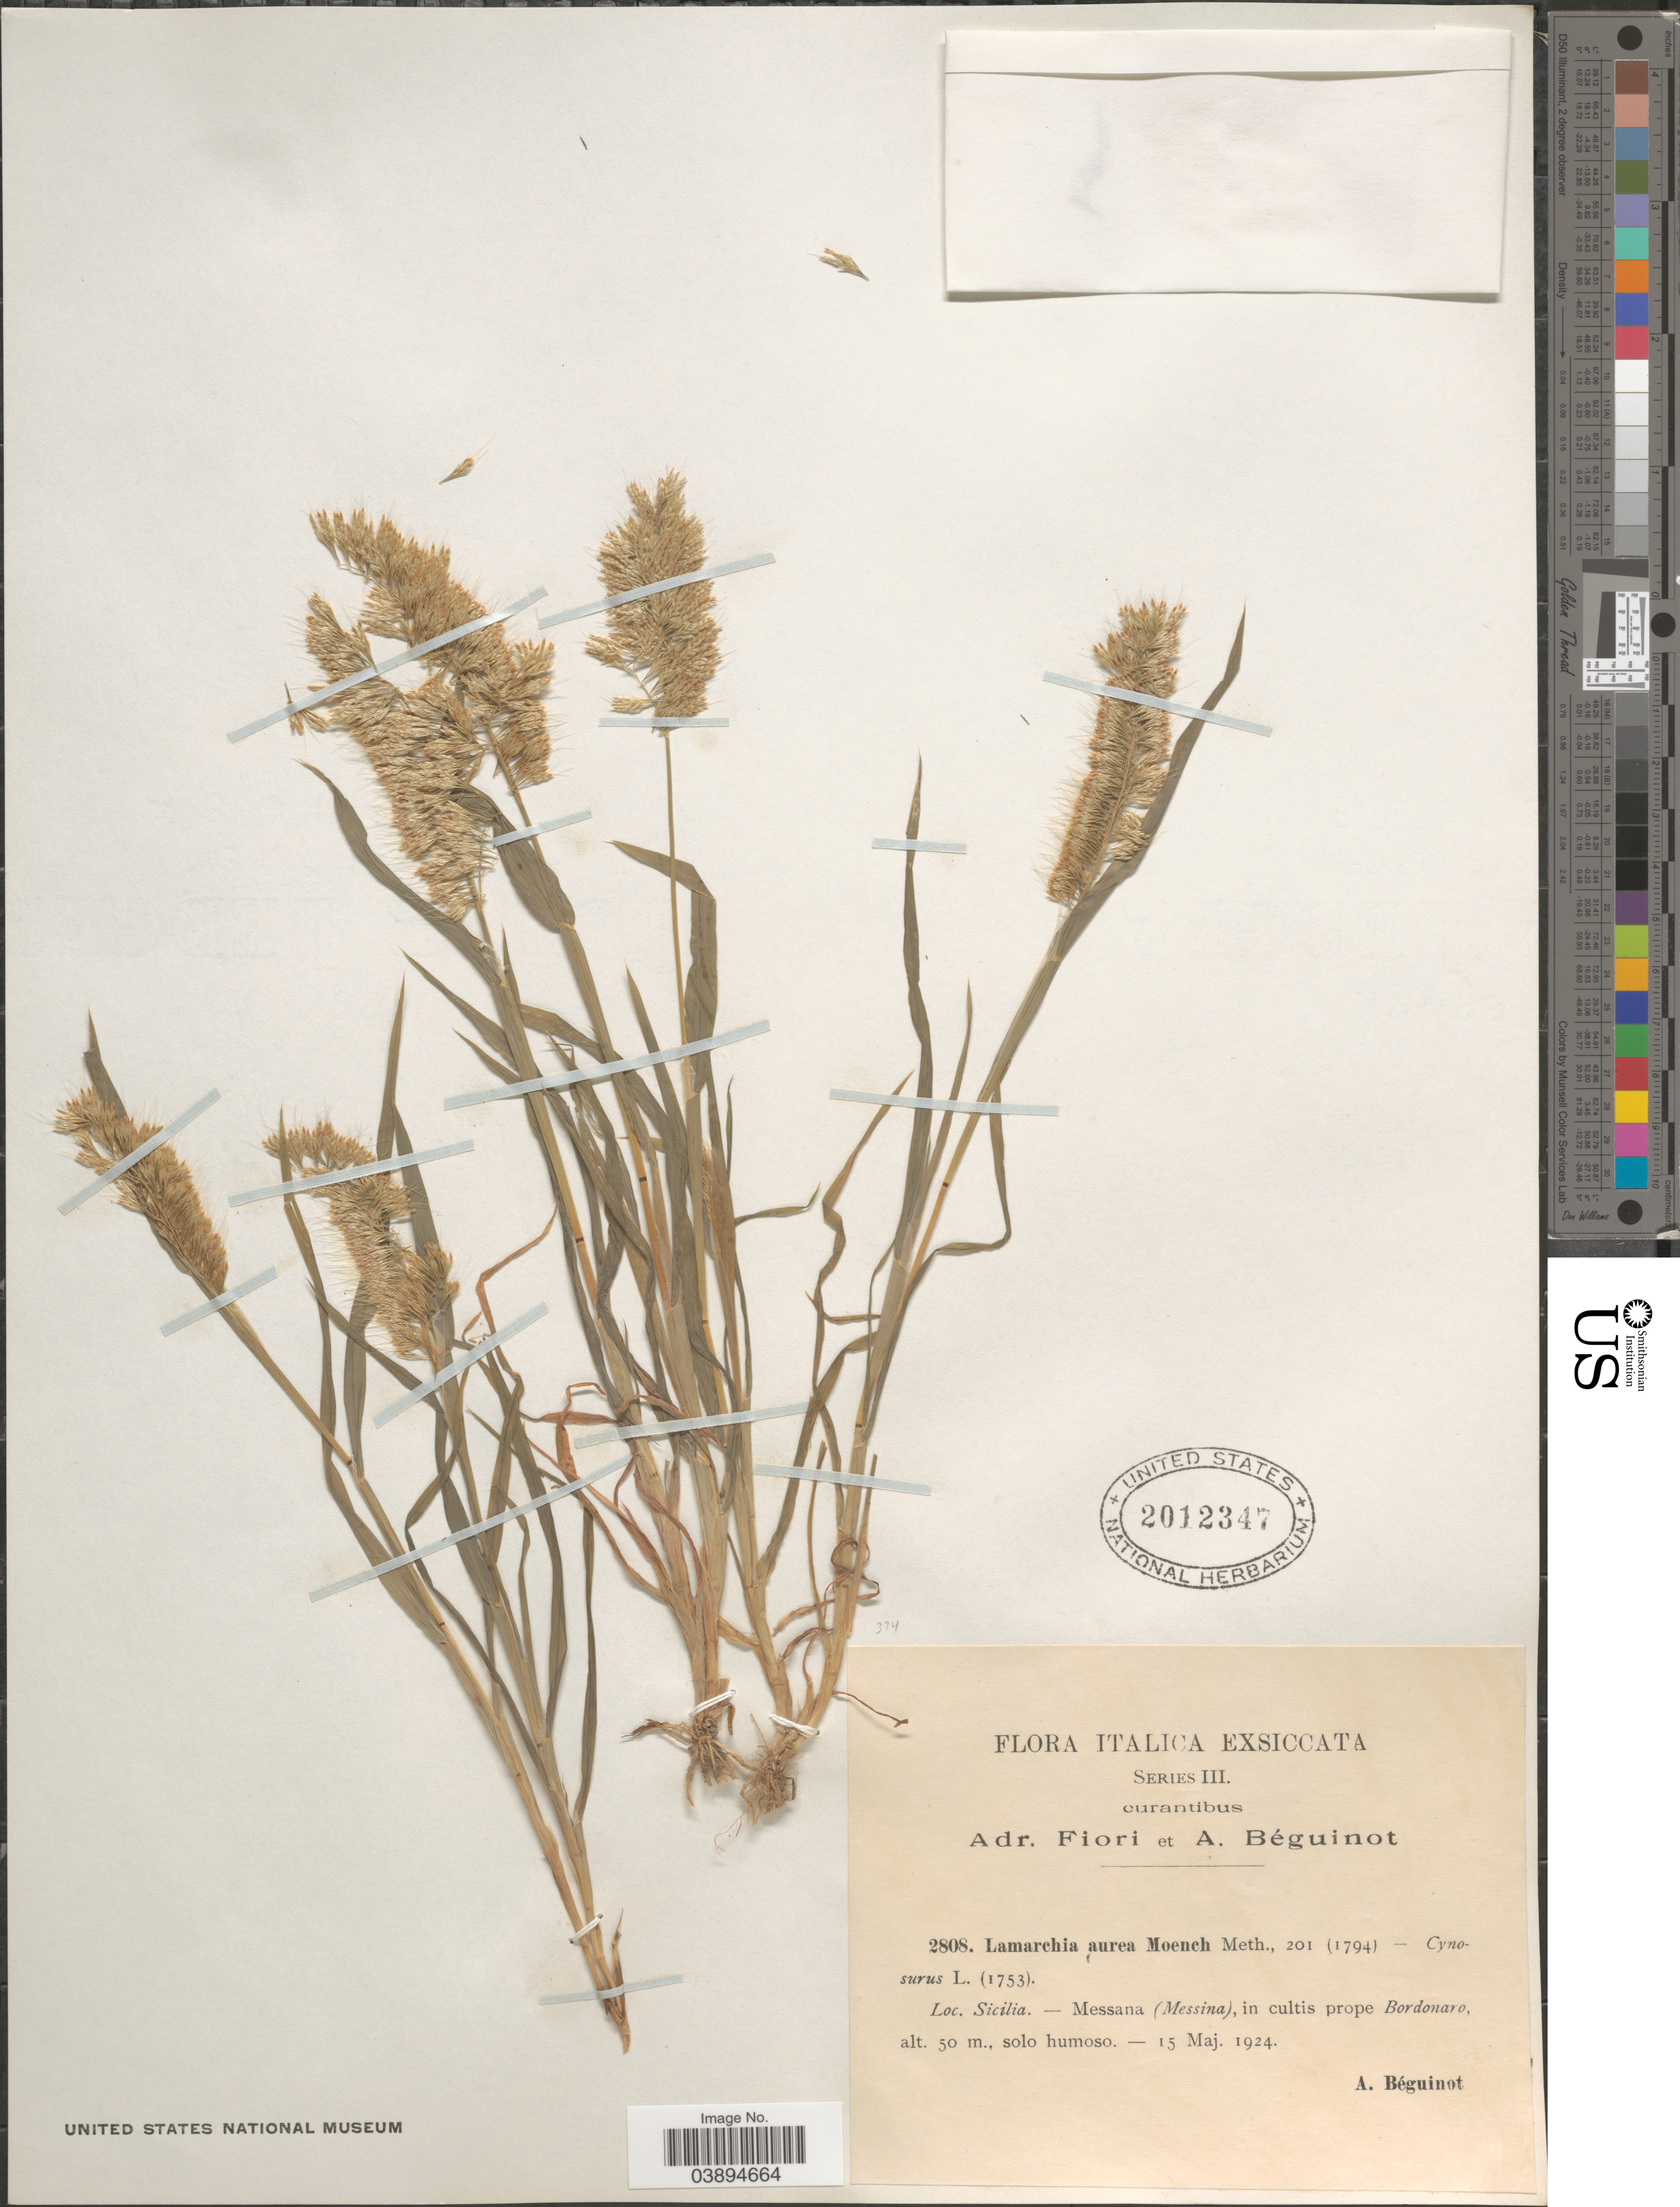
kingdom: Plantae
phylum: Tracheophyta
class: Liliopsida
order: Poales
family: Poaceae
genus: Lamarckia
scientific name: Lamarckia aurea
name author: (L.) Moench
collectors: A. Béguinot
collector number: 2808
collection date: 1924-05-15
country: Italy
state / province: Siciliana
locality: Sicilia. - Messana (Messina), in cultis prope Bordonaro.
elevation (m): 50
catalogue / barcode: US 2012347